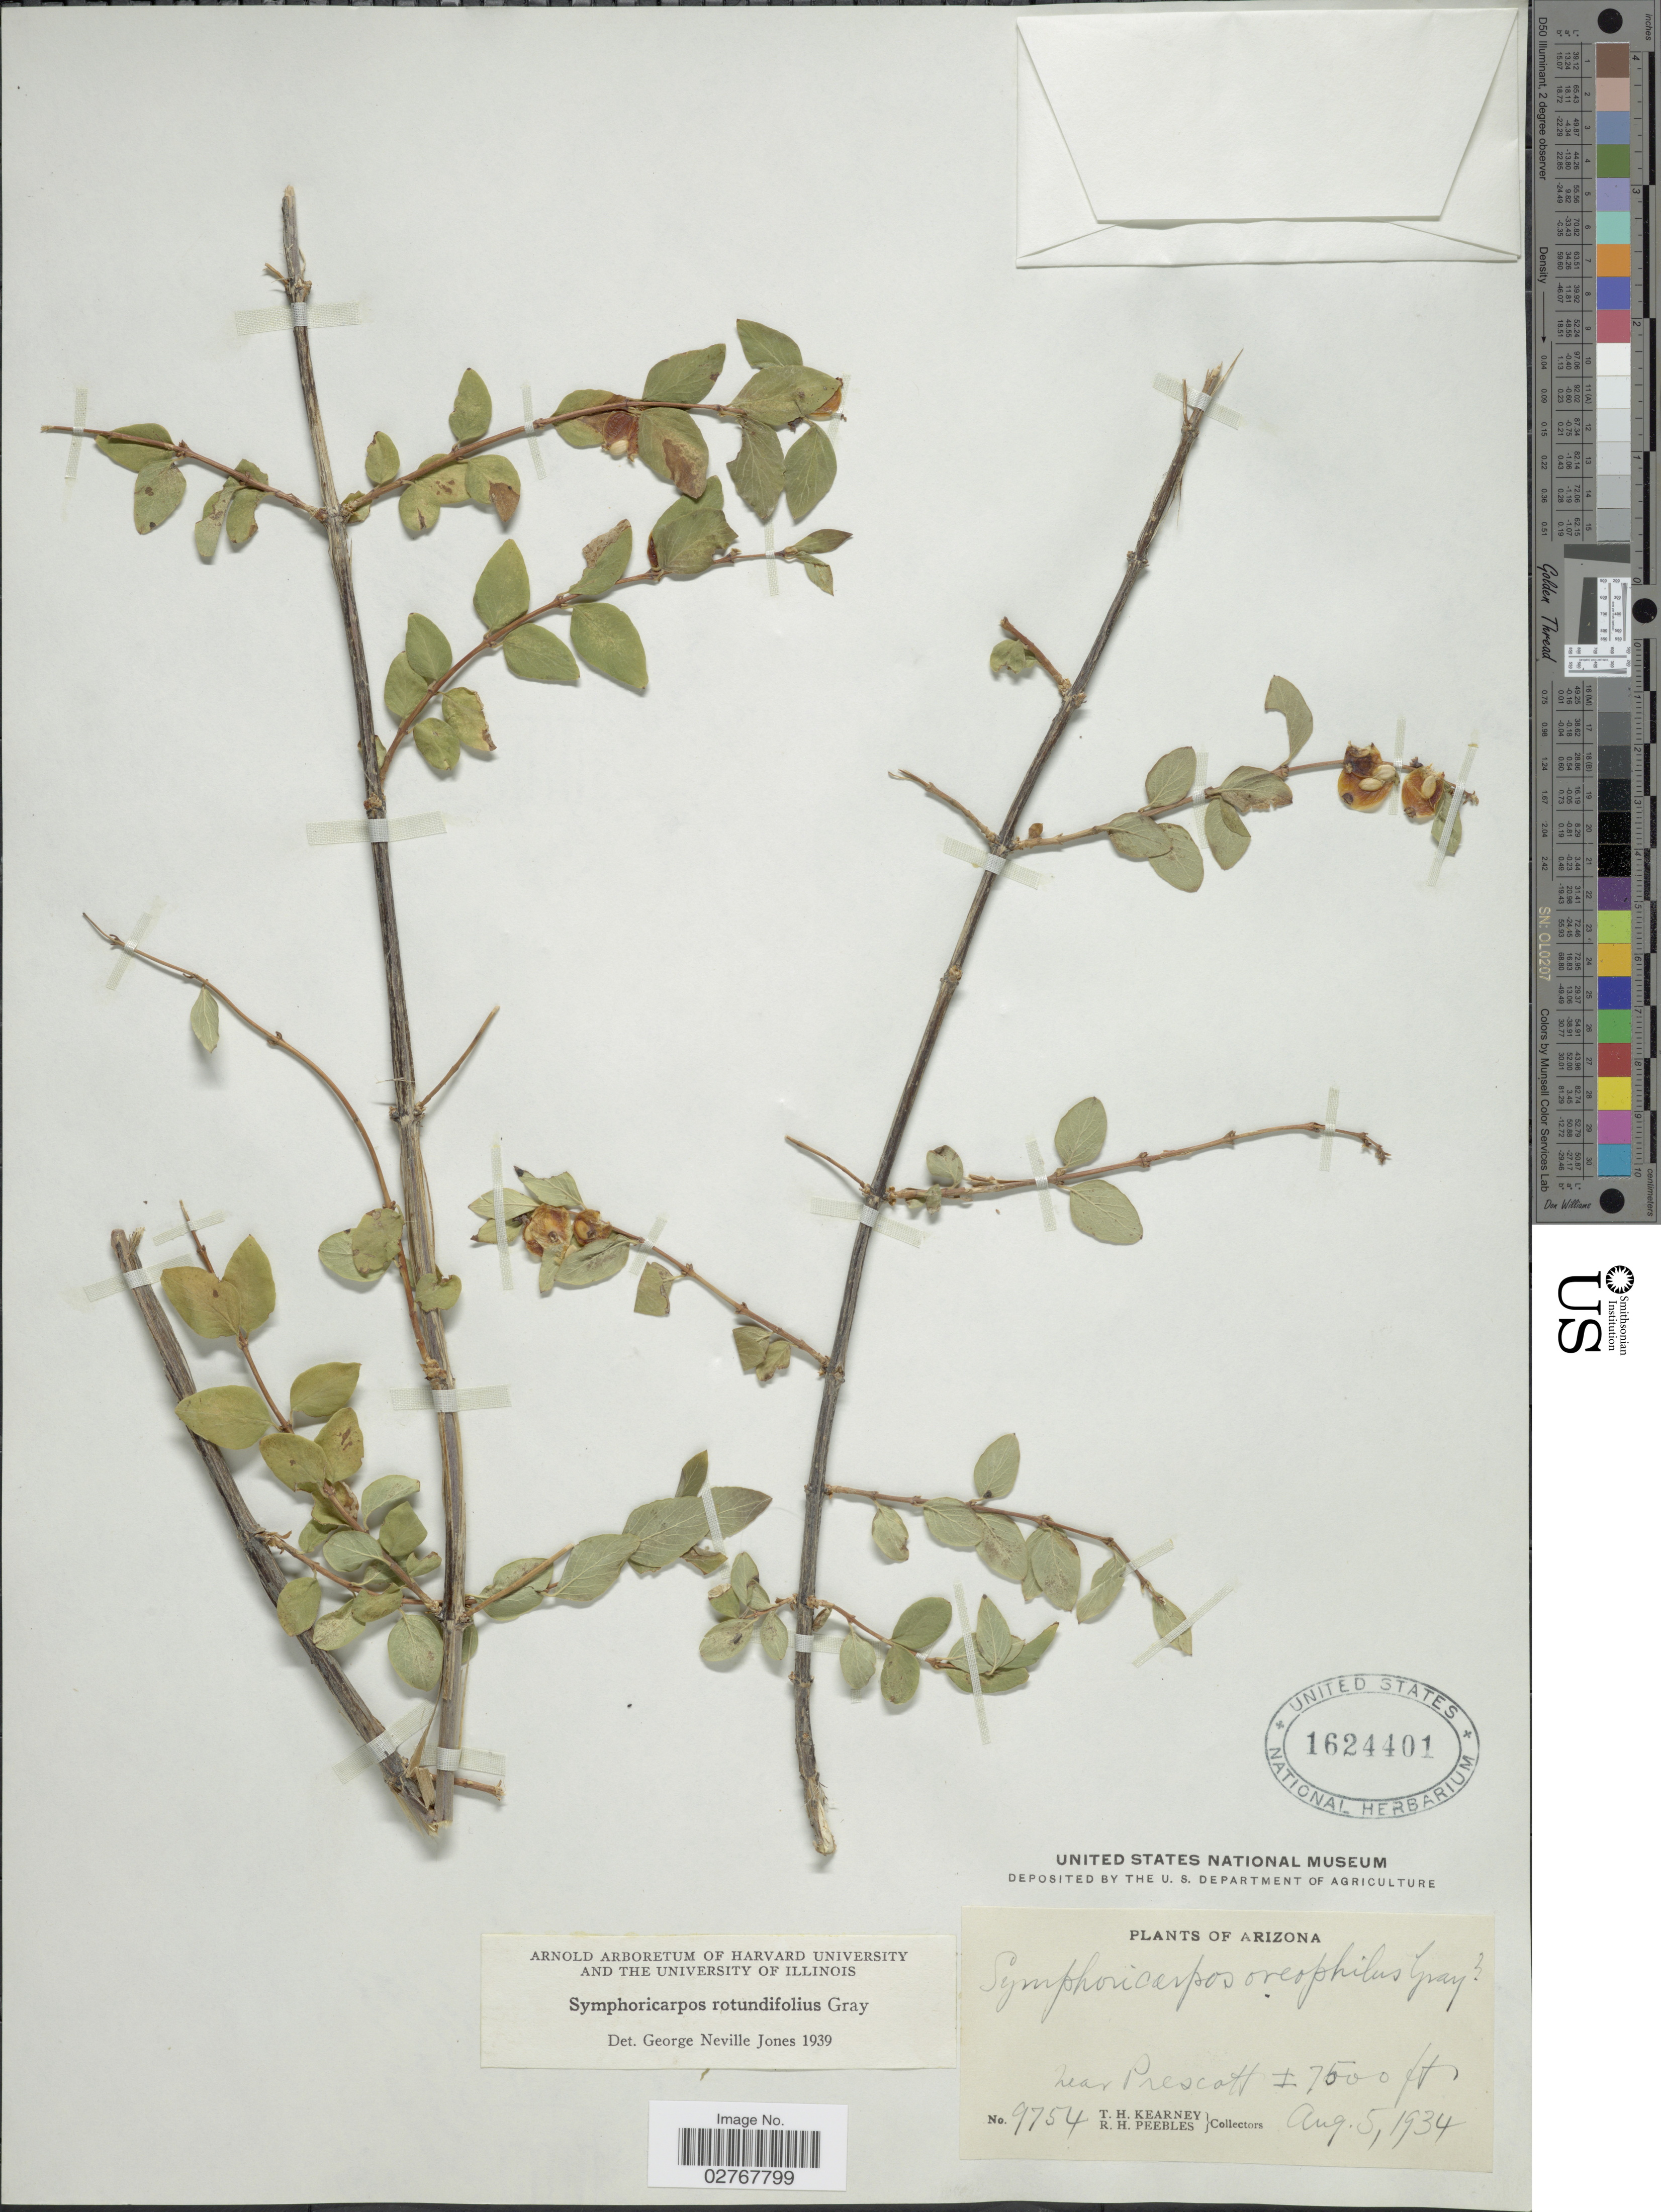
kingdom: Plantae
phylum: Tracheophyta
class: Magnoliopsida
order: Dipsacales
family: Caprifoliaceae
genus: Symphoricarpos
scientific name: Symphoricarpos rotundifolius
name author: A. Gray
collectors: T. H. Kearney & R. H. Peebles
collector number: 9754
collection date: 1934-08-05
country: United States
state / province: Arizona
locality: Near Prescott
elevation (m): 2286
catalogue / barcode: US 1624401